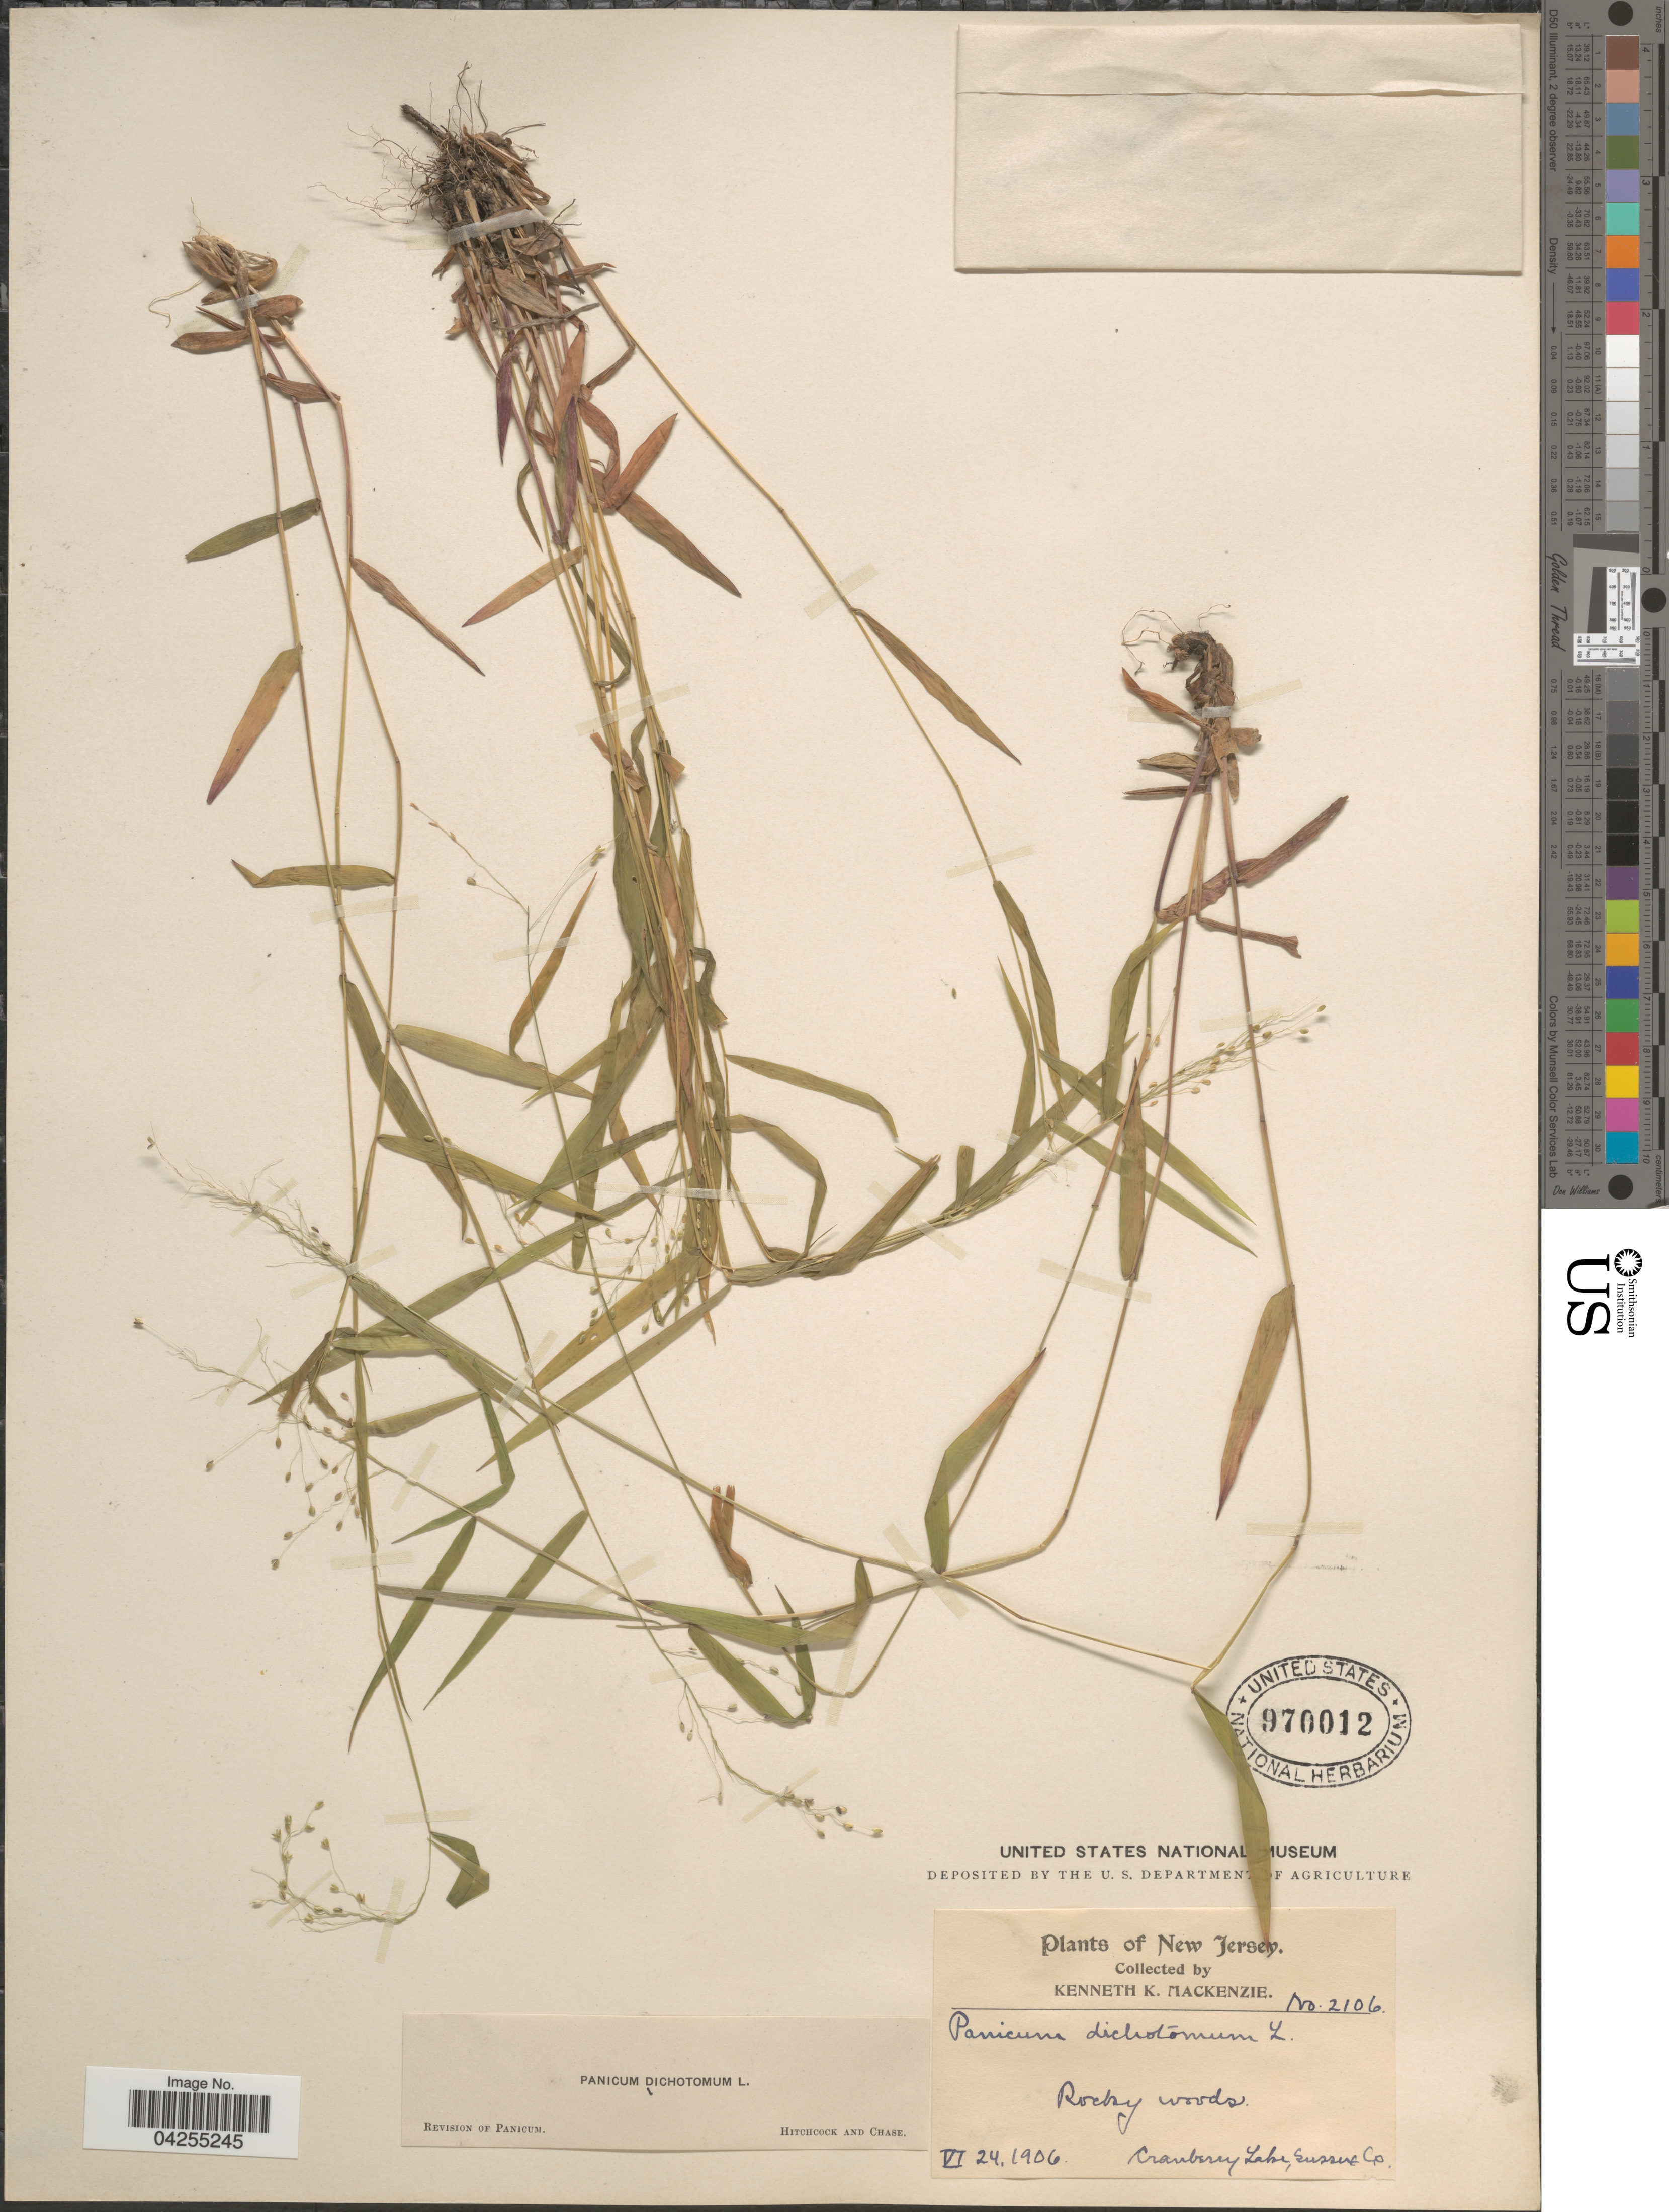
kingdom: Plantae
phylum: Tracheophyta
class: Liliopsida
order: Poales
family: Poaceae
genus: Dichanthelium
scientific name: Dichanthelium dichotomum var. dichotomum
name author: (L.) Gould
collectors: K. K. Mackenzie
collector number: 2106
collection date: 1906-06-24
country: United States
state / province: New Jersey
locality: Cranberry Lake, Sussex Co.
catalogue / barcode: US 970012